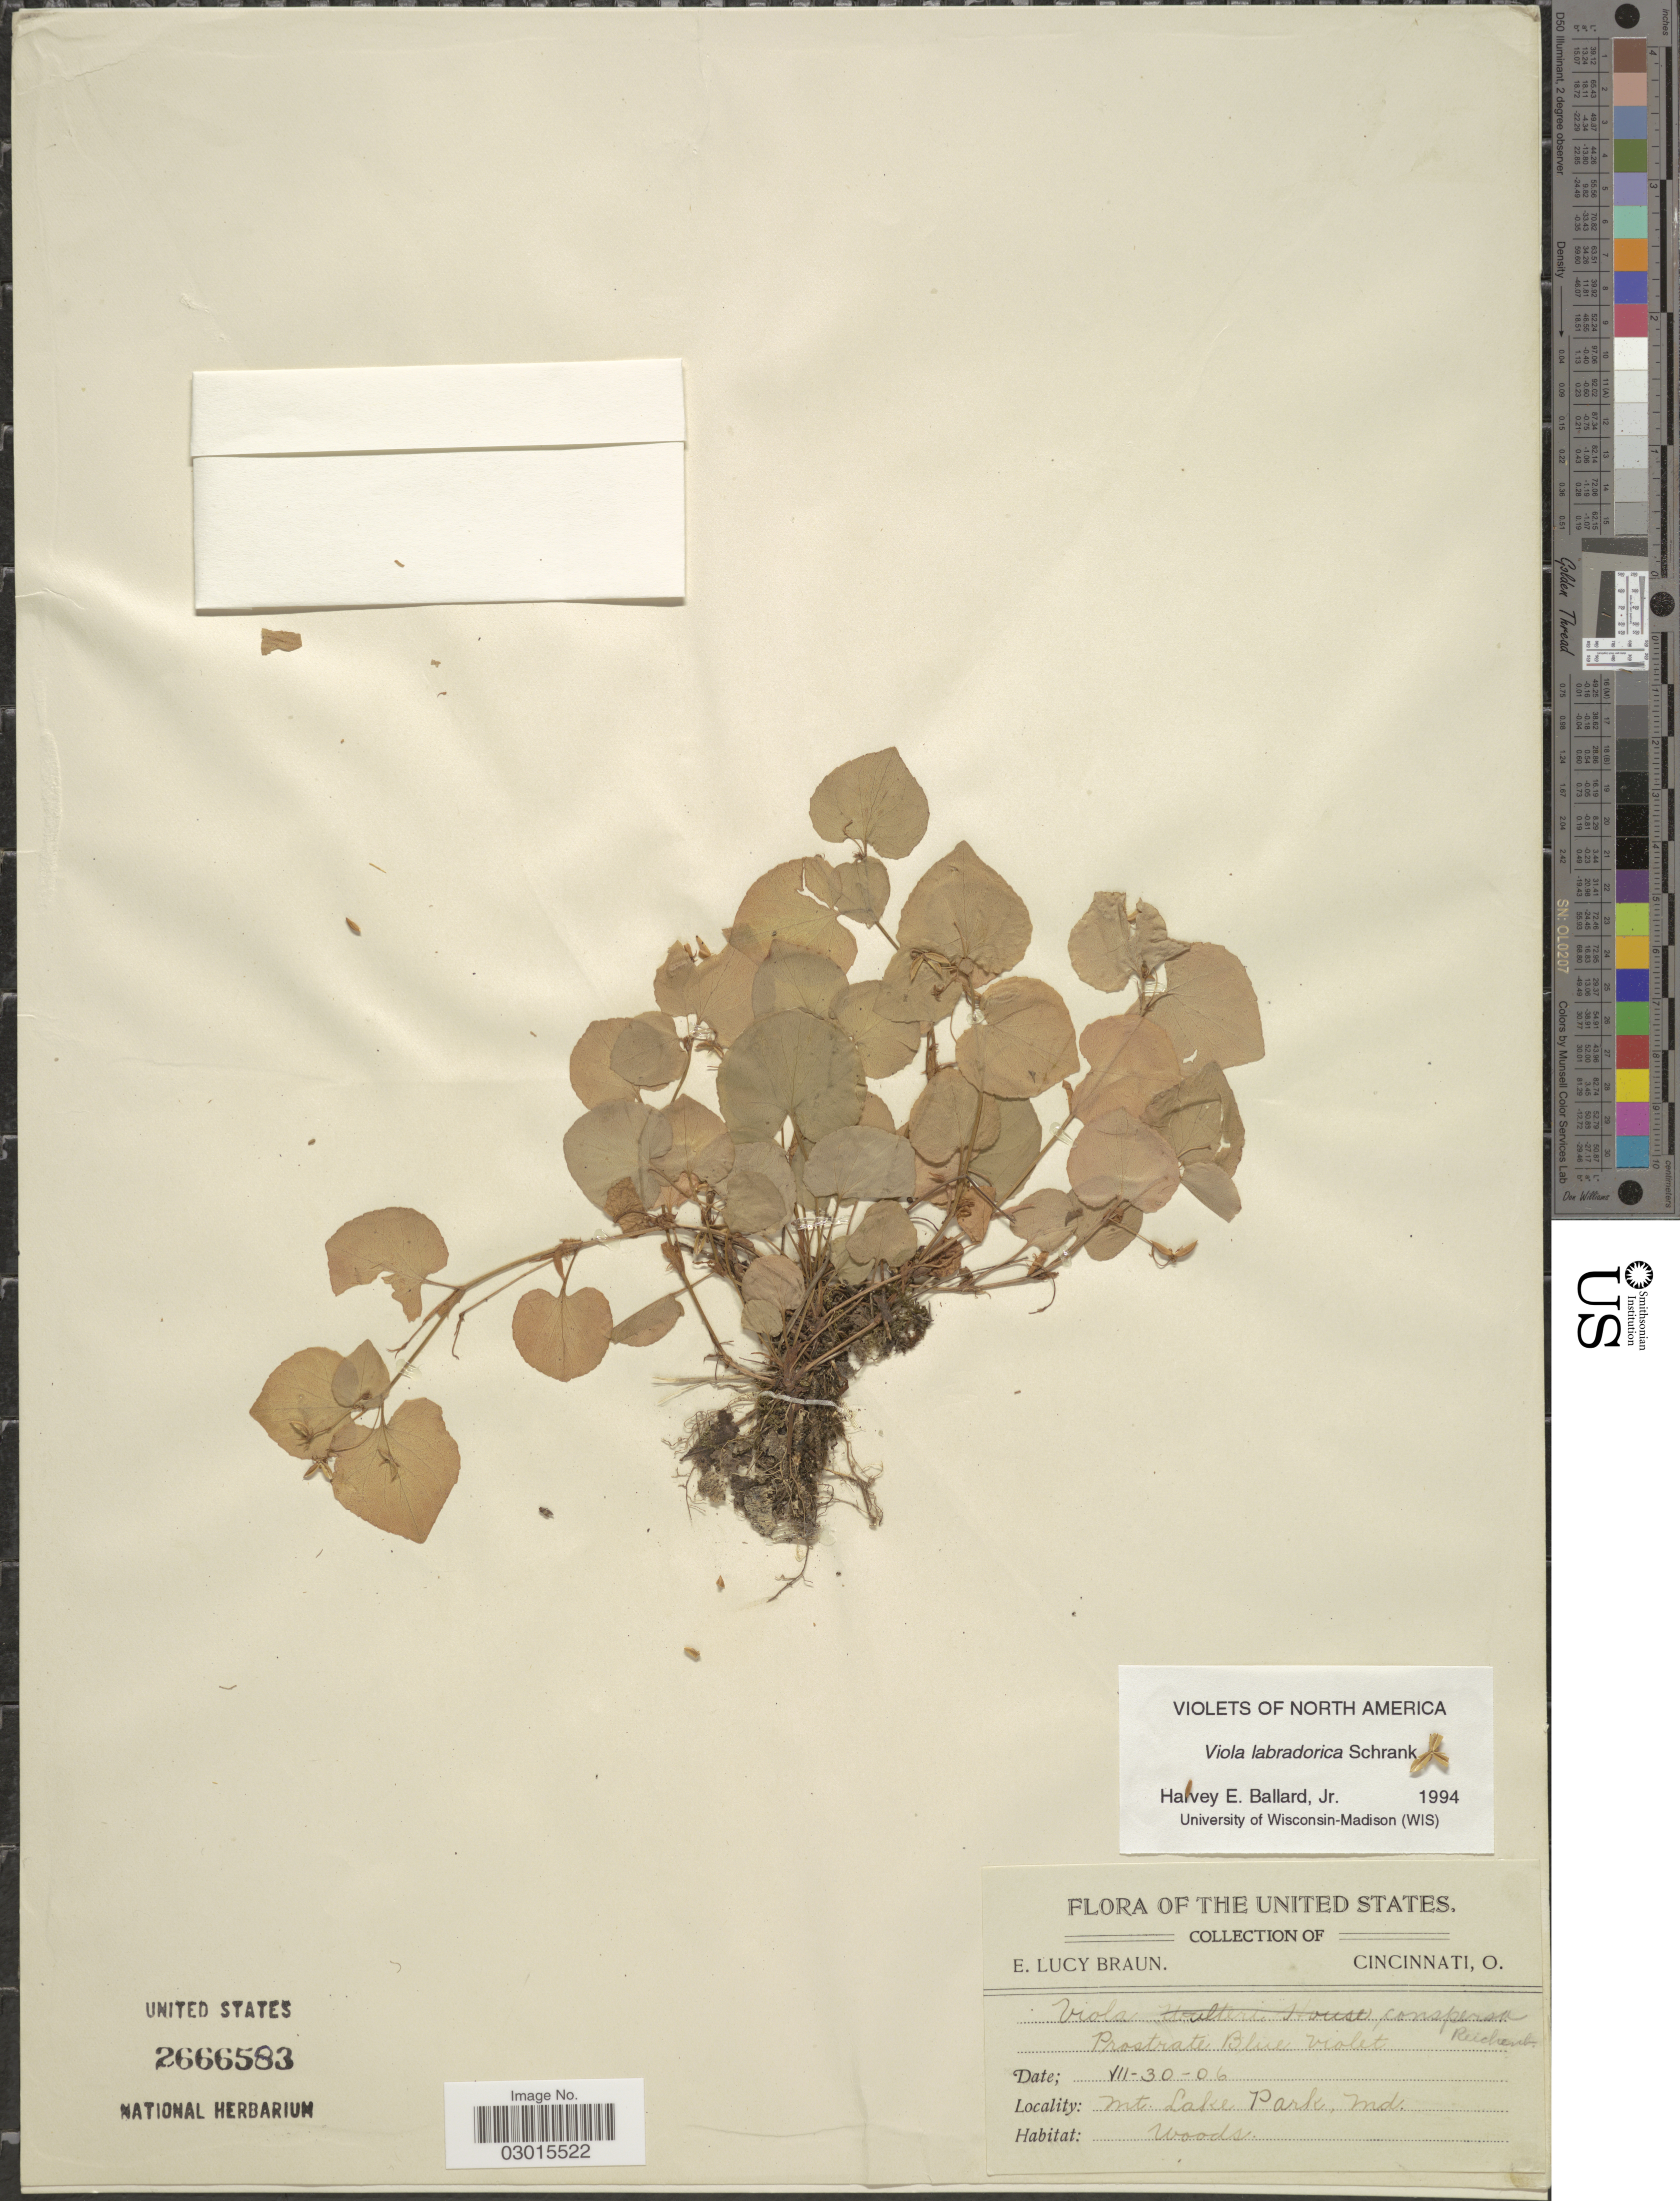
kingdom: Plantae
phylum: Tracheophyta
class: Magnoliopsida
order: Malpighiales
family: Violaceae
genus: Viola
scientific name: Viola labradorica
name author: Schrank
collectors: E. L. Braun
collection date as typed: Transcribed d/m/y: 30/7/06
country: United States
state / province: Maryland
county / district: Garrett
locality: Mt. Lake Park, Md.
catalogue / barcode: US 2666583